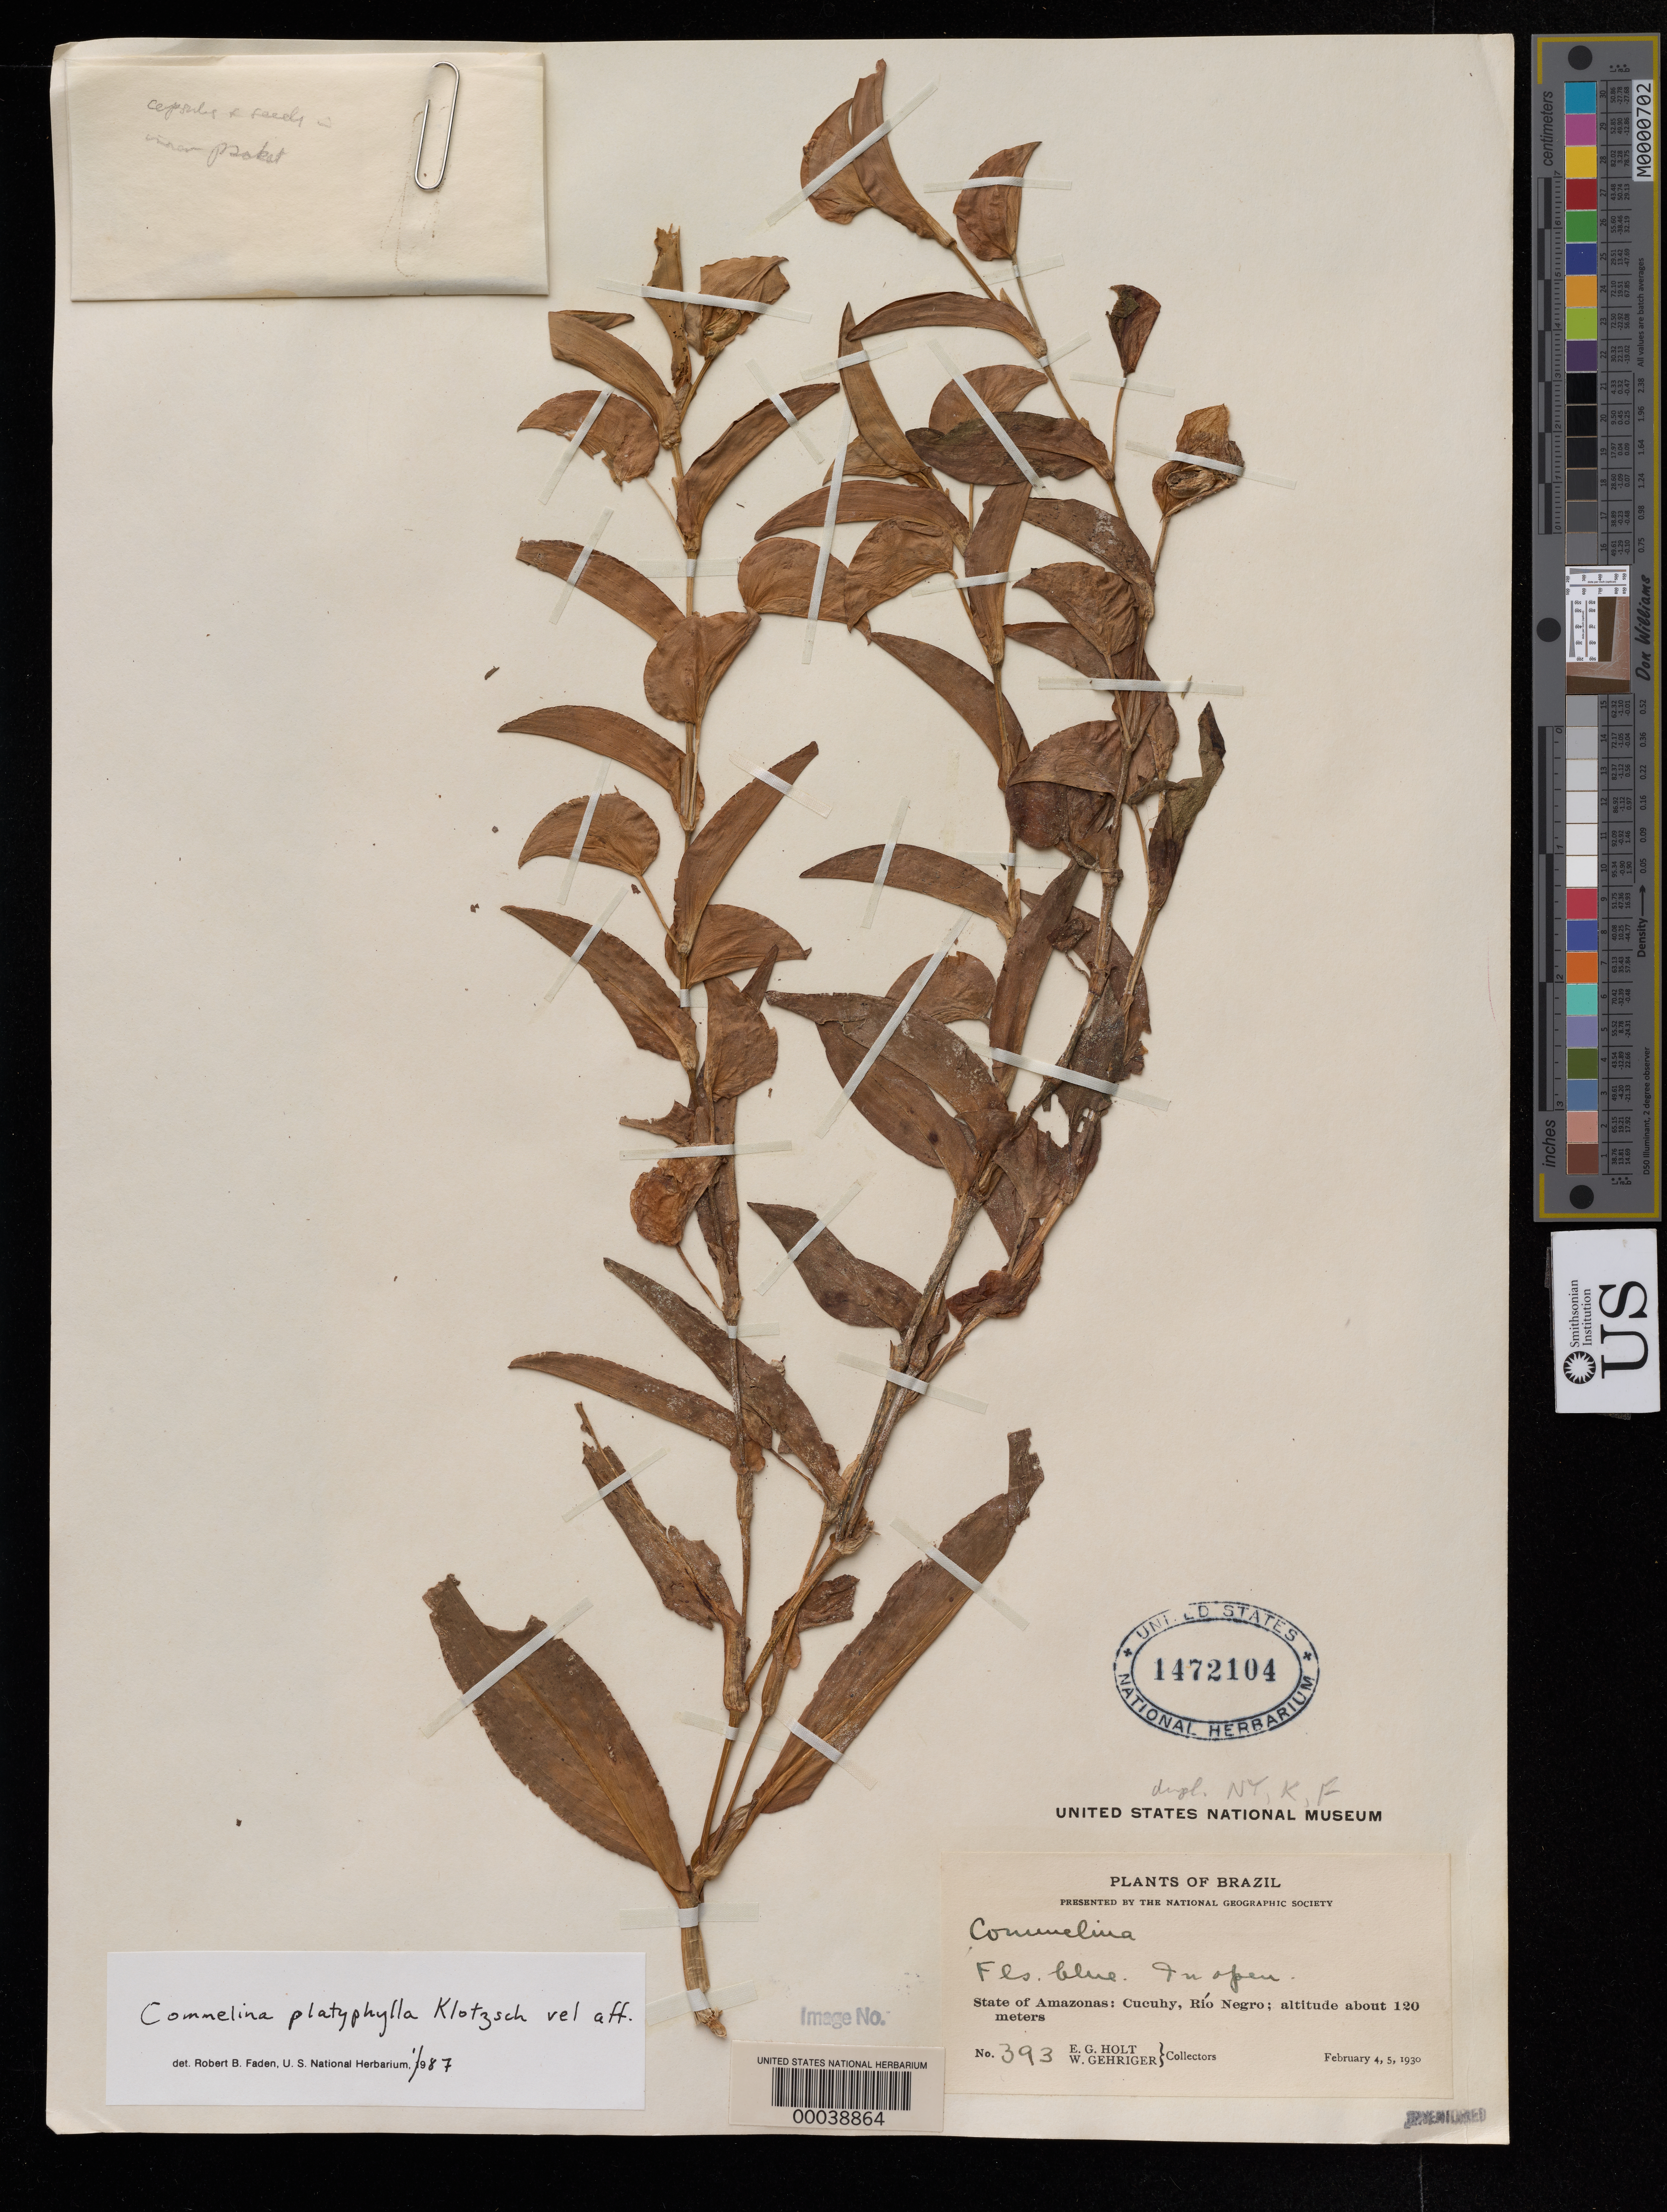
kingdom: Plantae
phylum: Tracheophyta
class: Liliopsida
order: Commelinales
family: Commelinaceae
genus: Commelina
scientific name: Commelina platyphylla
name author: Klotzsch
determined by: Faden, Robert B., (US), Smithsonian Institution - National Museum of Natural History (UNITED STATES)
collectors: E. Holt & W. Gehriger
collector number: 393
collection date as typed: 04 Feb 1930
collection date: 1930-02-04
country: Brazil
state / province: Amazonas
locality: Cucuhy; rio negro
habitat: Open field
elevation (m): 120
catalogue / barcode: US 1472104